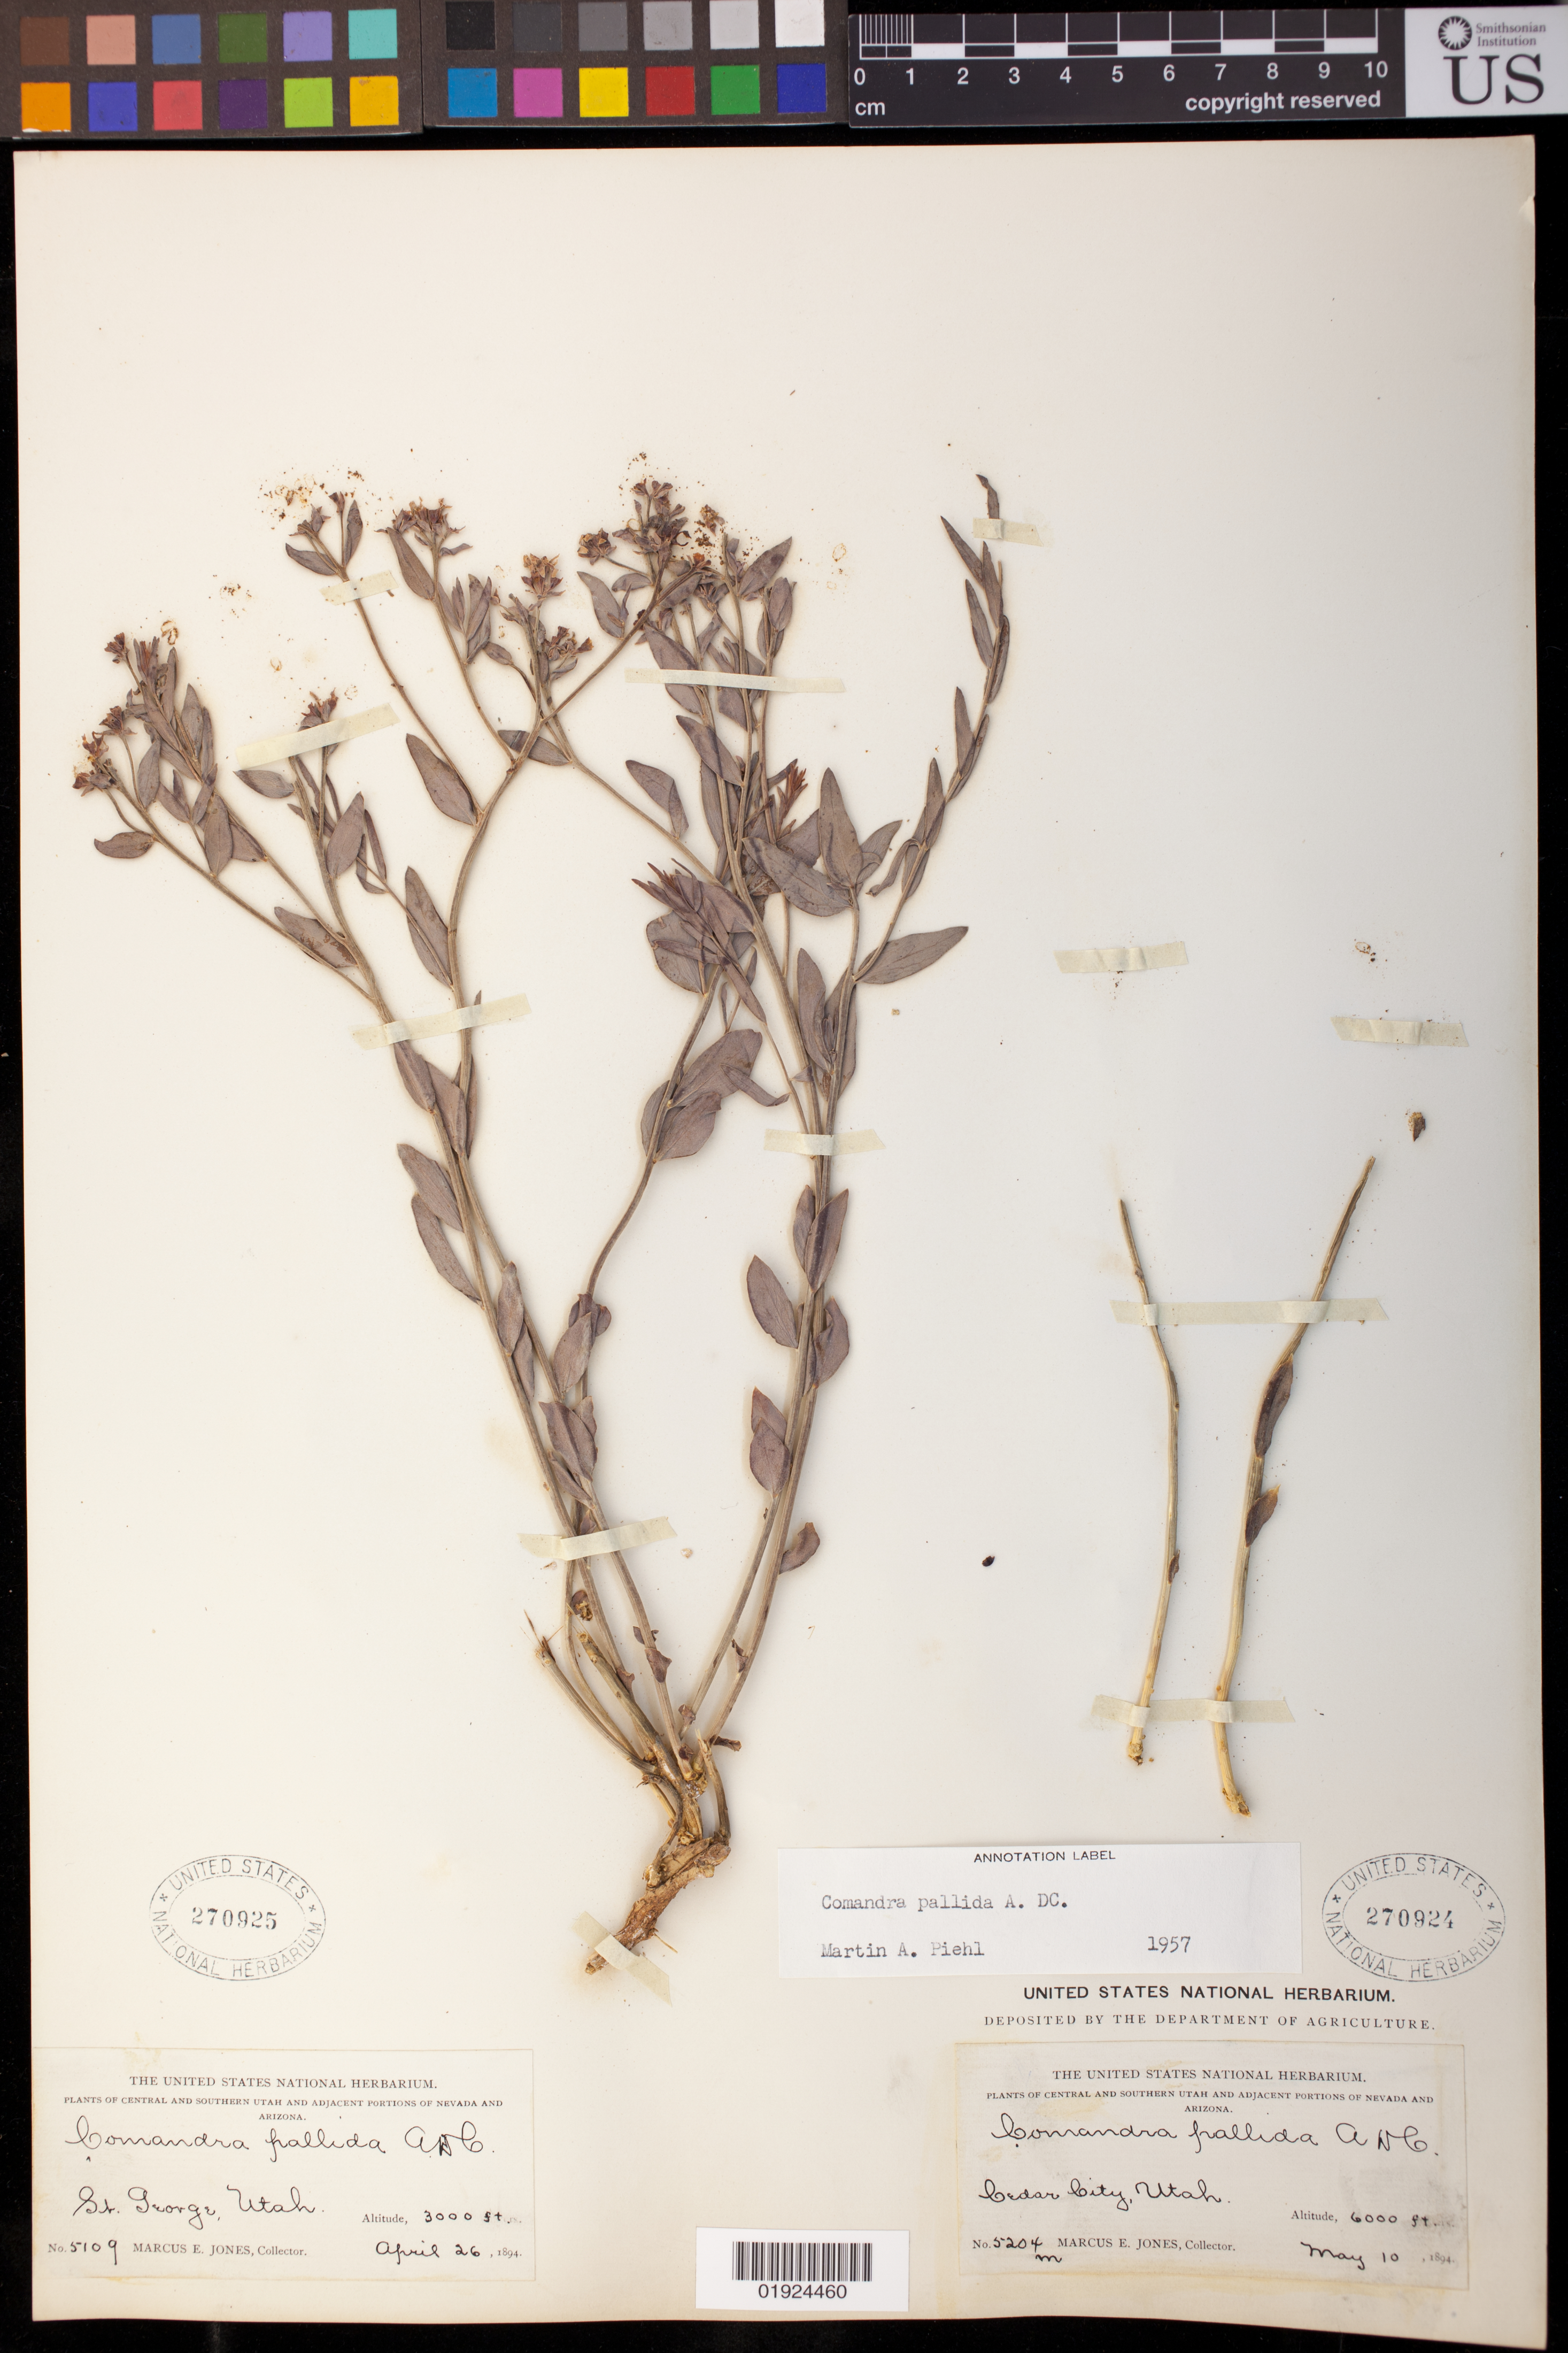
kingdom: Plantae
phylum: Tracheophyta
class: Magnoliopsida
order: Santalales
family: Comandraceae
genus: Comandra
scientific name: Comandra pallida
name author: A. DC.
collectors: M. E. Jones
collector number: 5109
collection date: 1894-04-26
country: United States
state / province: Utah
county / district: Washington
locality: St. George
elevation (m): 914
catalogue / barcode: US 270925